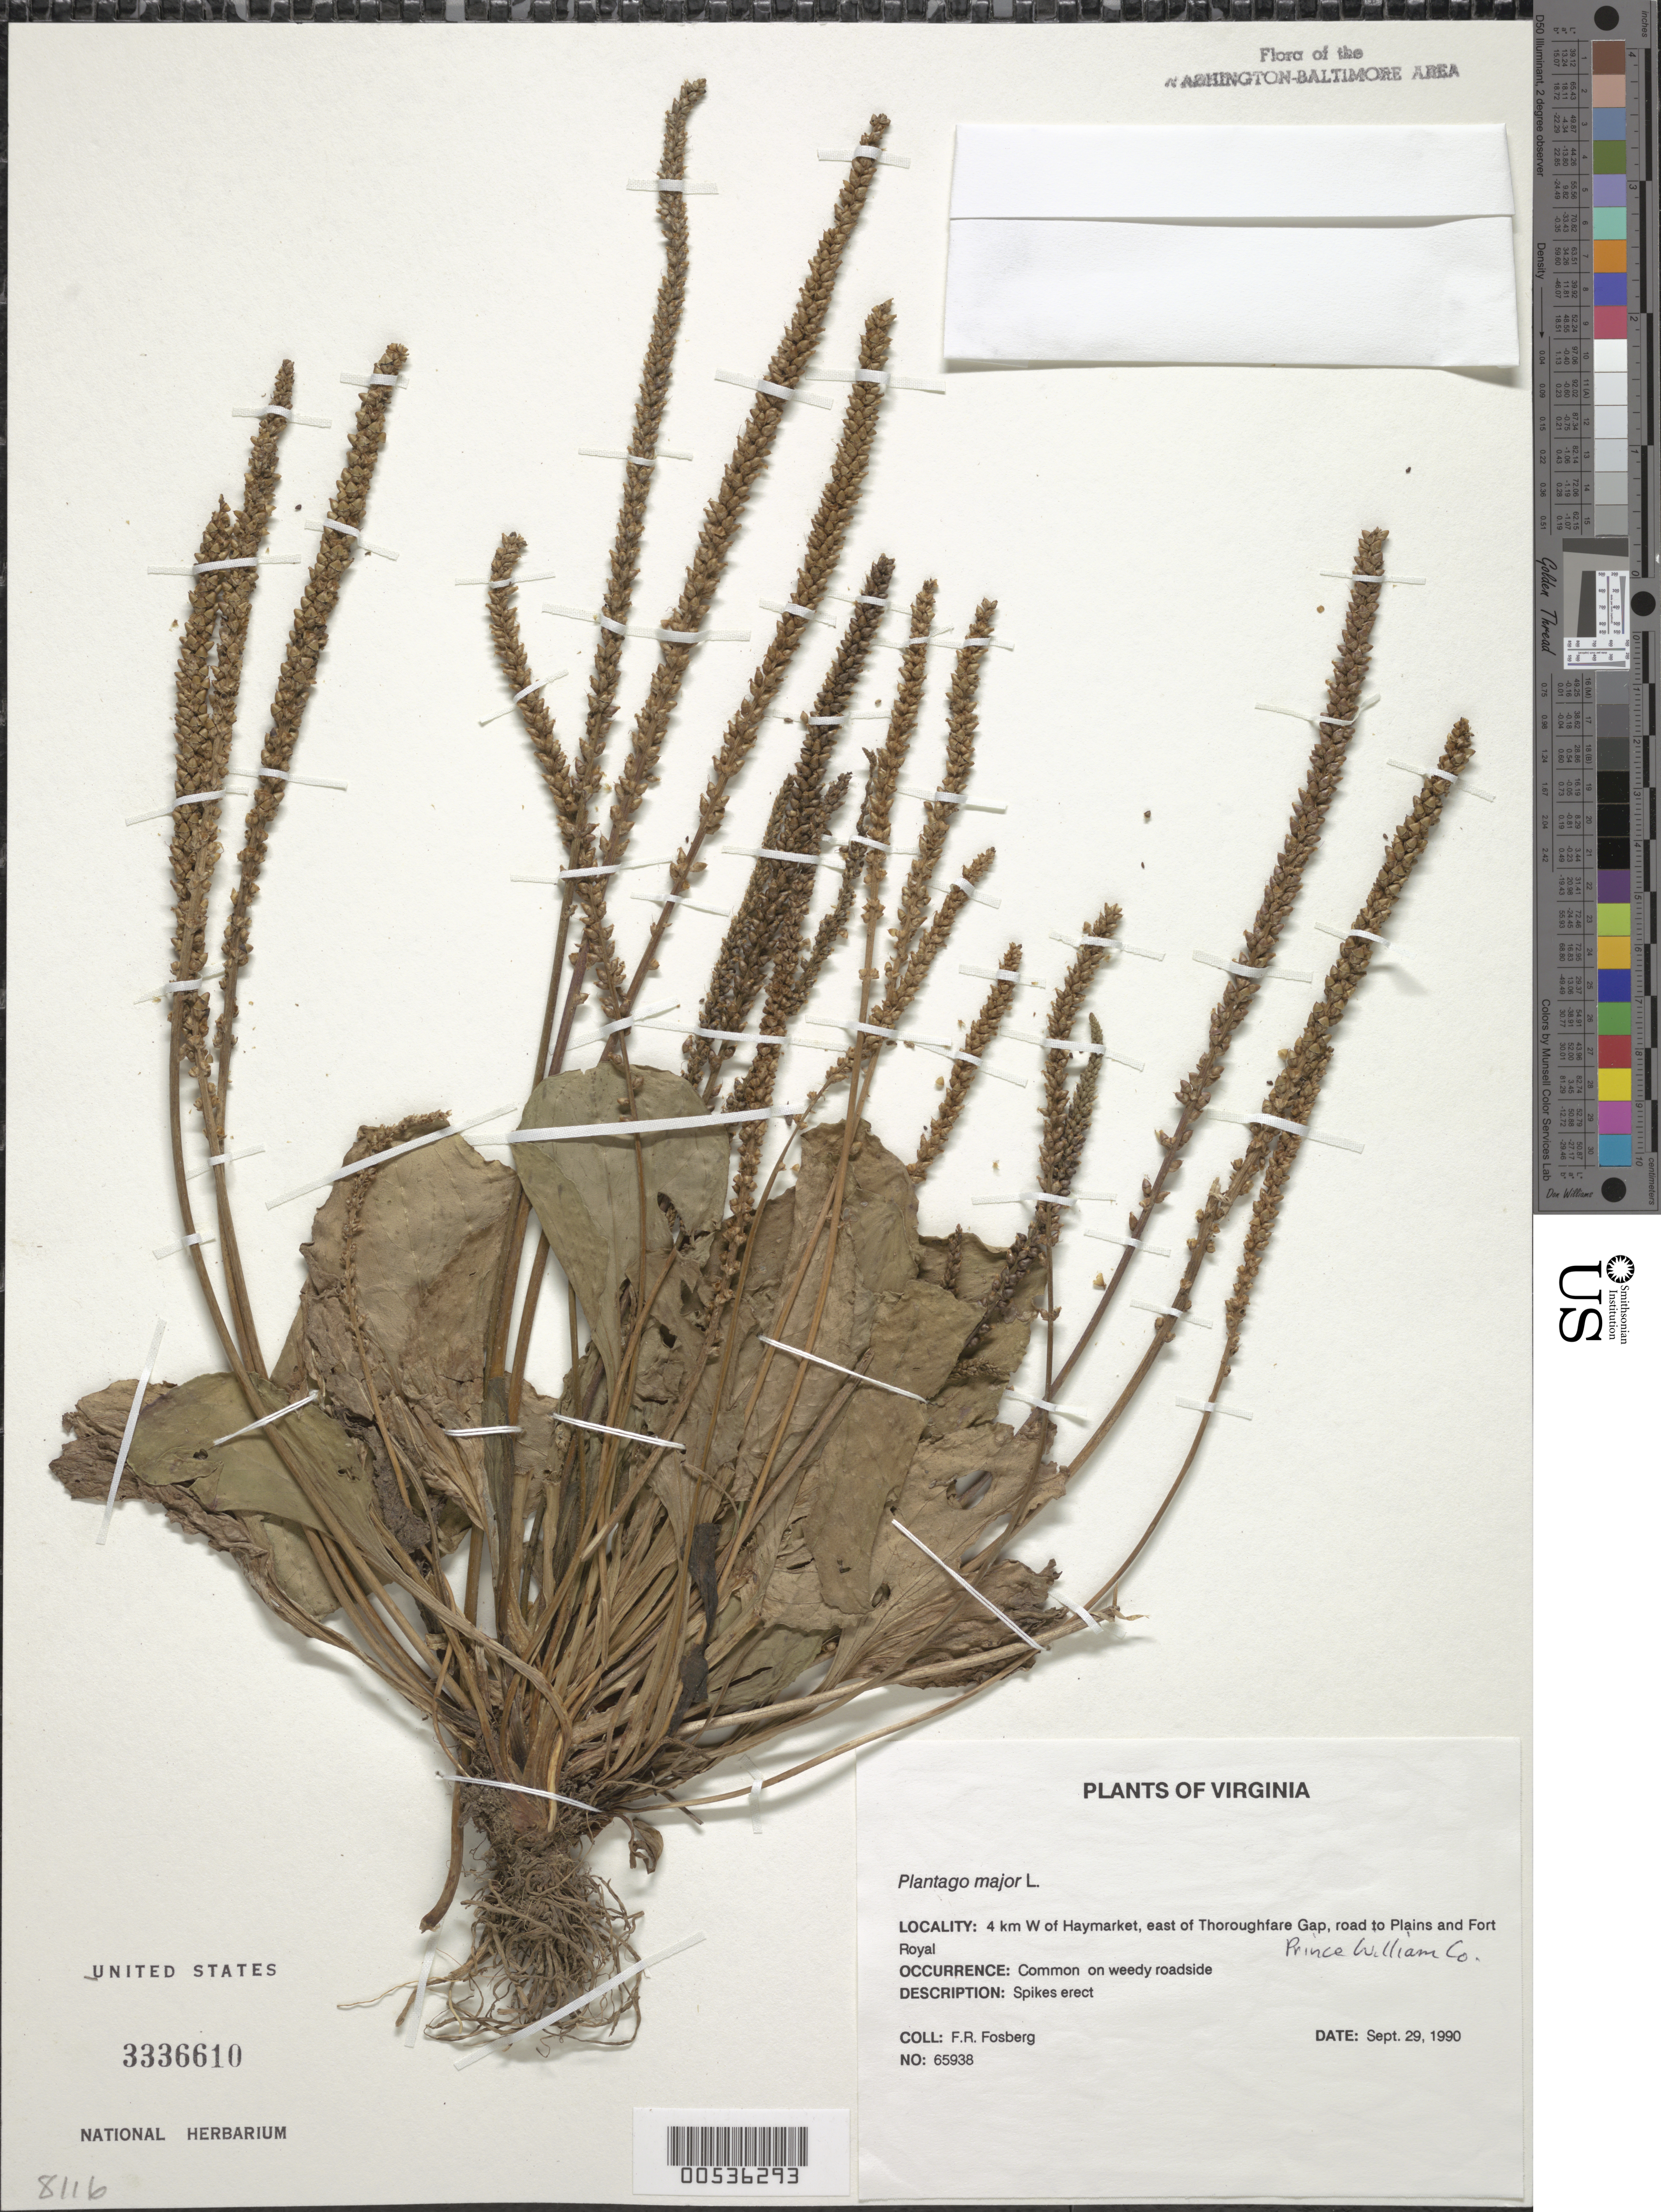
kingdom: Plantae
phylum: Tracheophyta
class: Magnoliopsida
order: Lamiales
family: Plantaginaceae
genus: Plantago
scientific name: Plantago major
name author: L.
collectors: F. R. Fosberg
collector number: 65938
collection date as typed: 29 Sep 1990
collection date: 1990-09-29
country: United States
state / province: Virginia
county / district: Prince William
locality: W of Haymarket, E of Thorofare Gap, road to Plains and Fort Royal Bull Run Mts.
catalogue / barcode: US 3336610